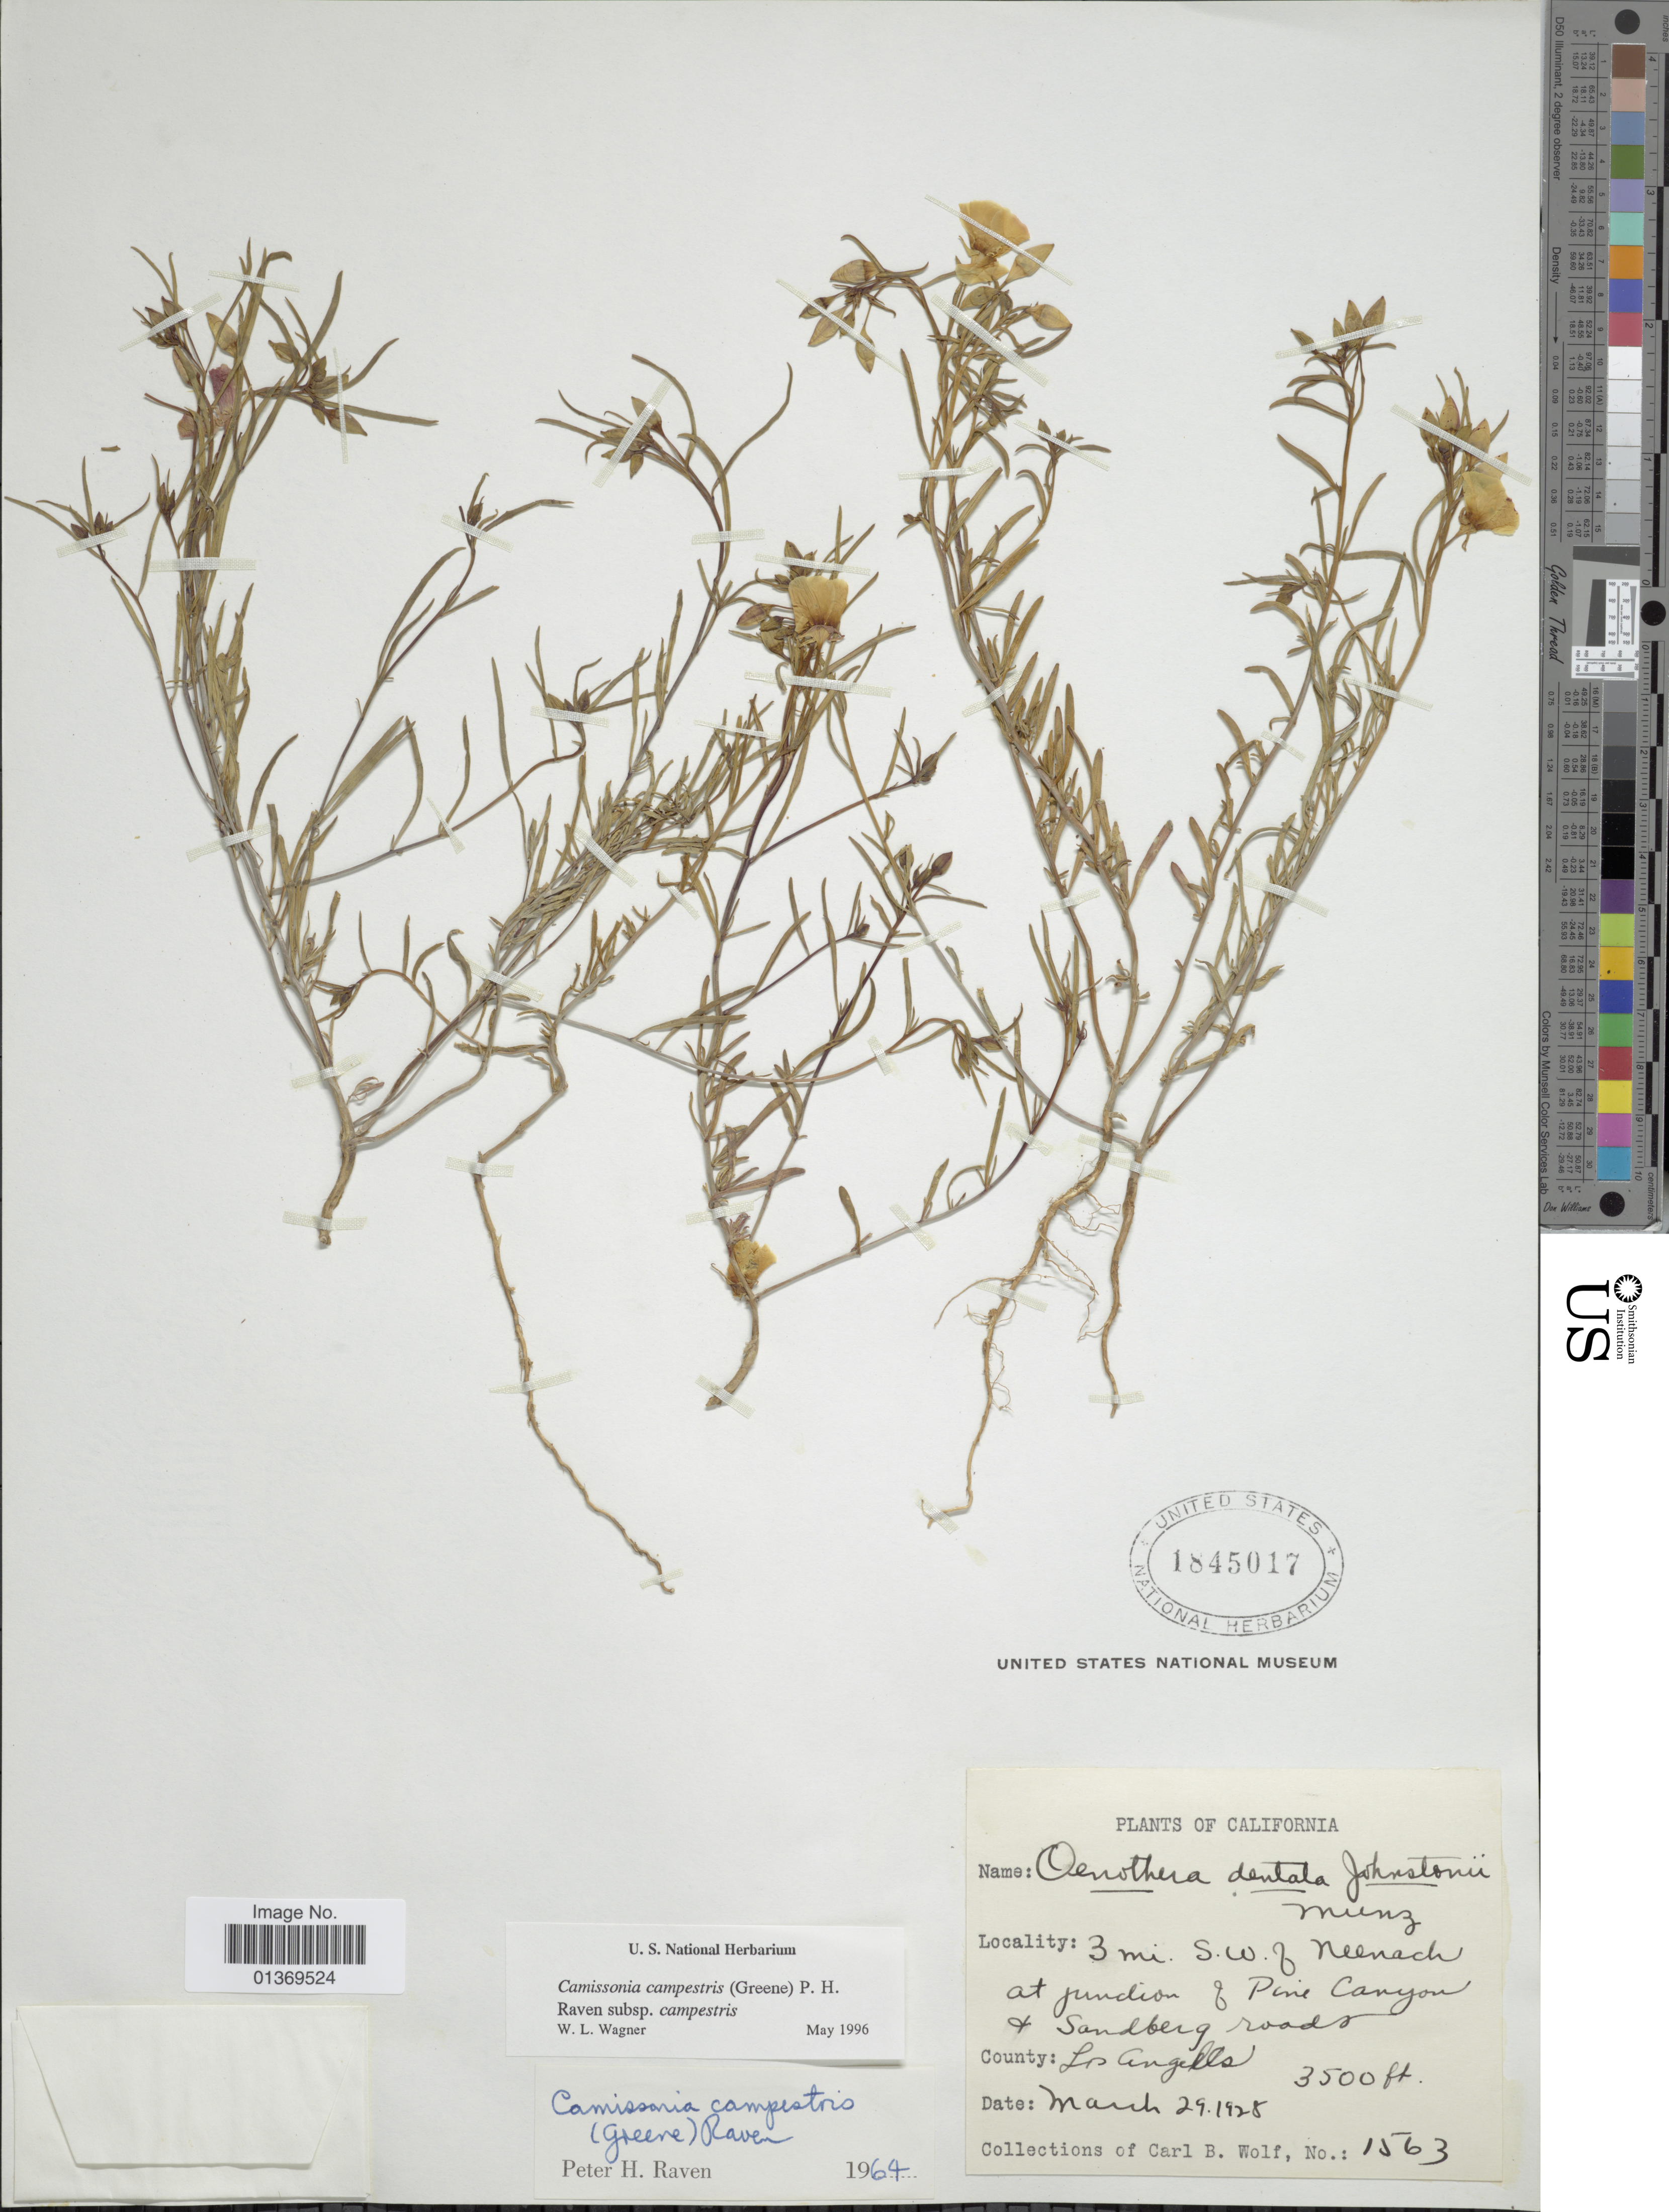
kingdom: Plantae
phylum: Tracheophyta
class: Magnoliopsida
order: Myrtales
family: Onagraceae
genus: Camissonia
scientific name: Camissonia campestris subsp. campestris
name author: (Greene) P.H. Raven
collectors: C. B. Wolf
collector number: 1563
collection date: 1928-03-29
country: United States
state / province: California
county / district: Los Angeles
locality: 3 mi. S.W. of Neenach at junction & Pine Canyon & Sandberg roads, County: Los Angeles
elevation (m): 1067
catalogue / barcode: US 1845017